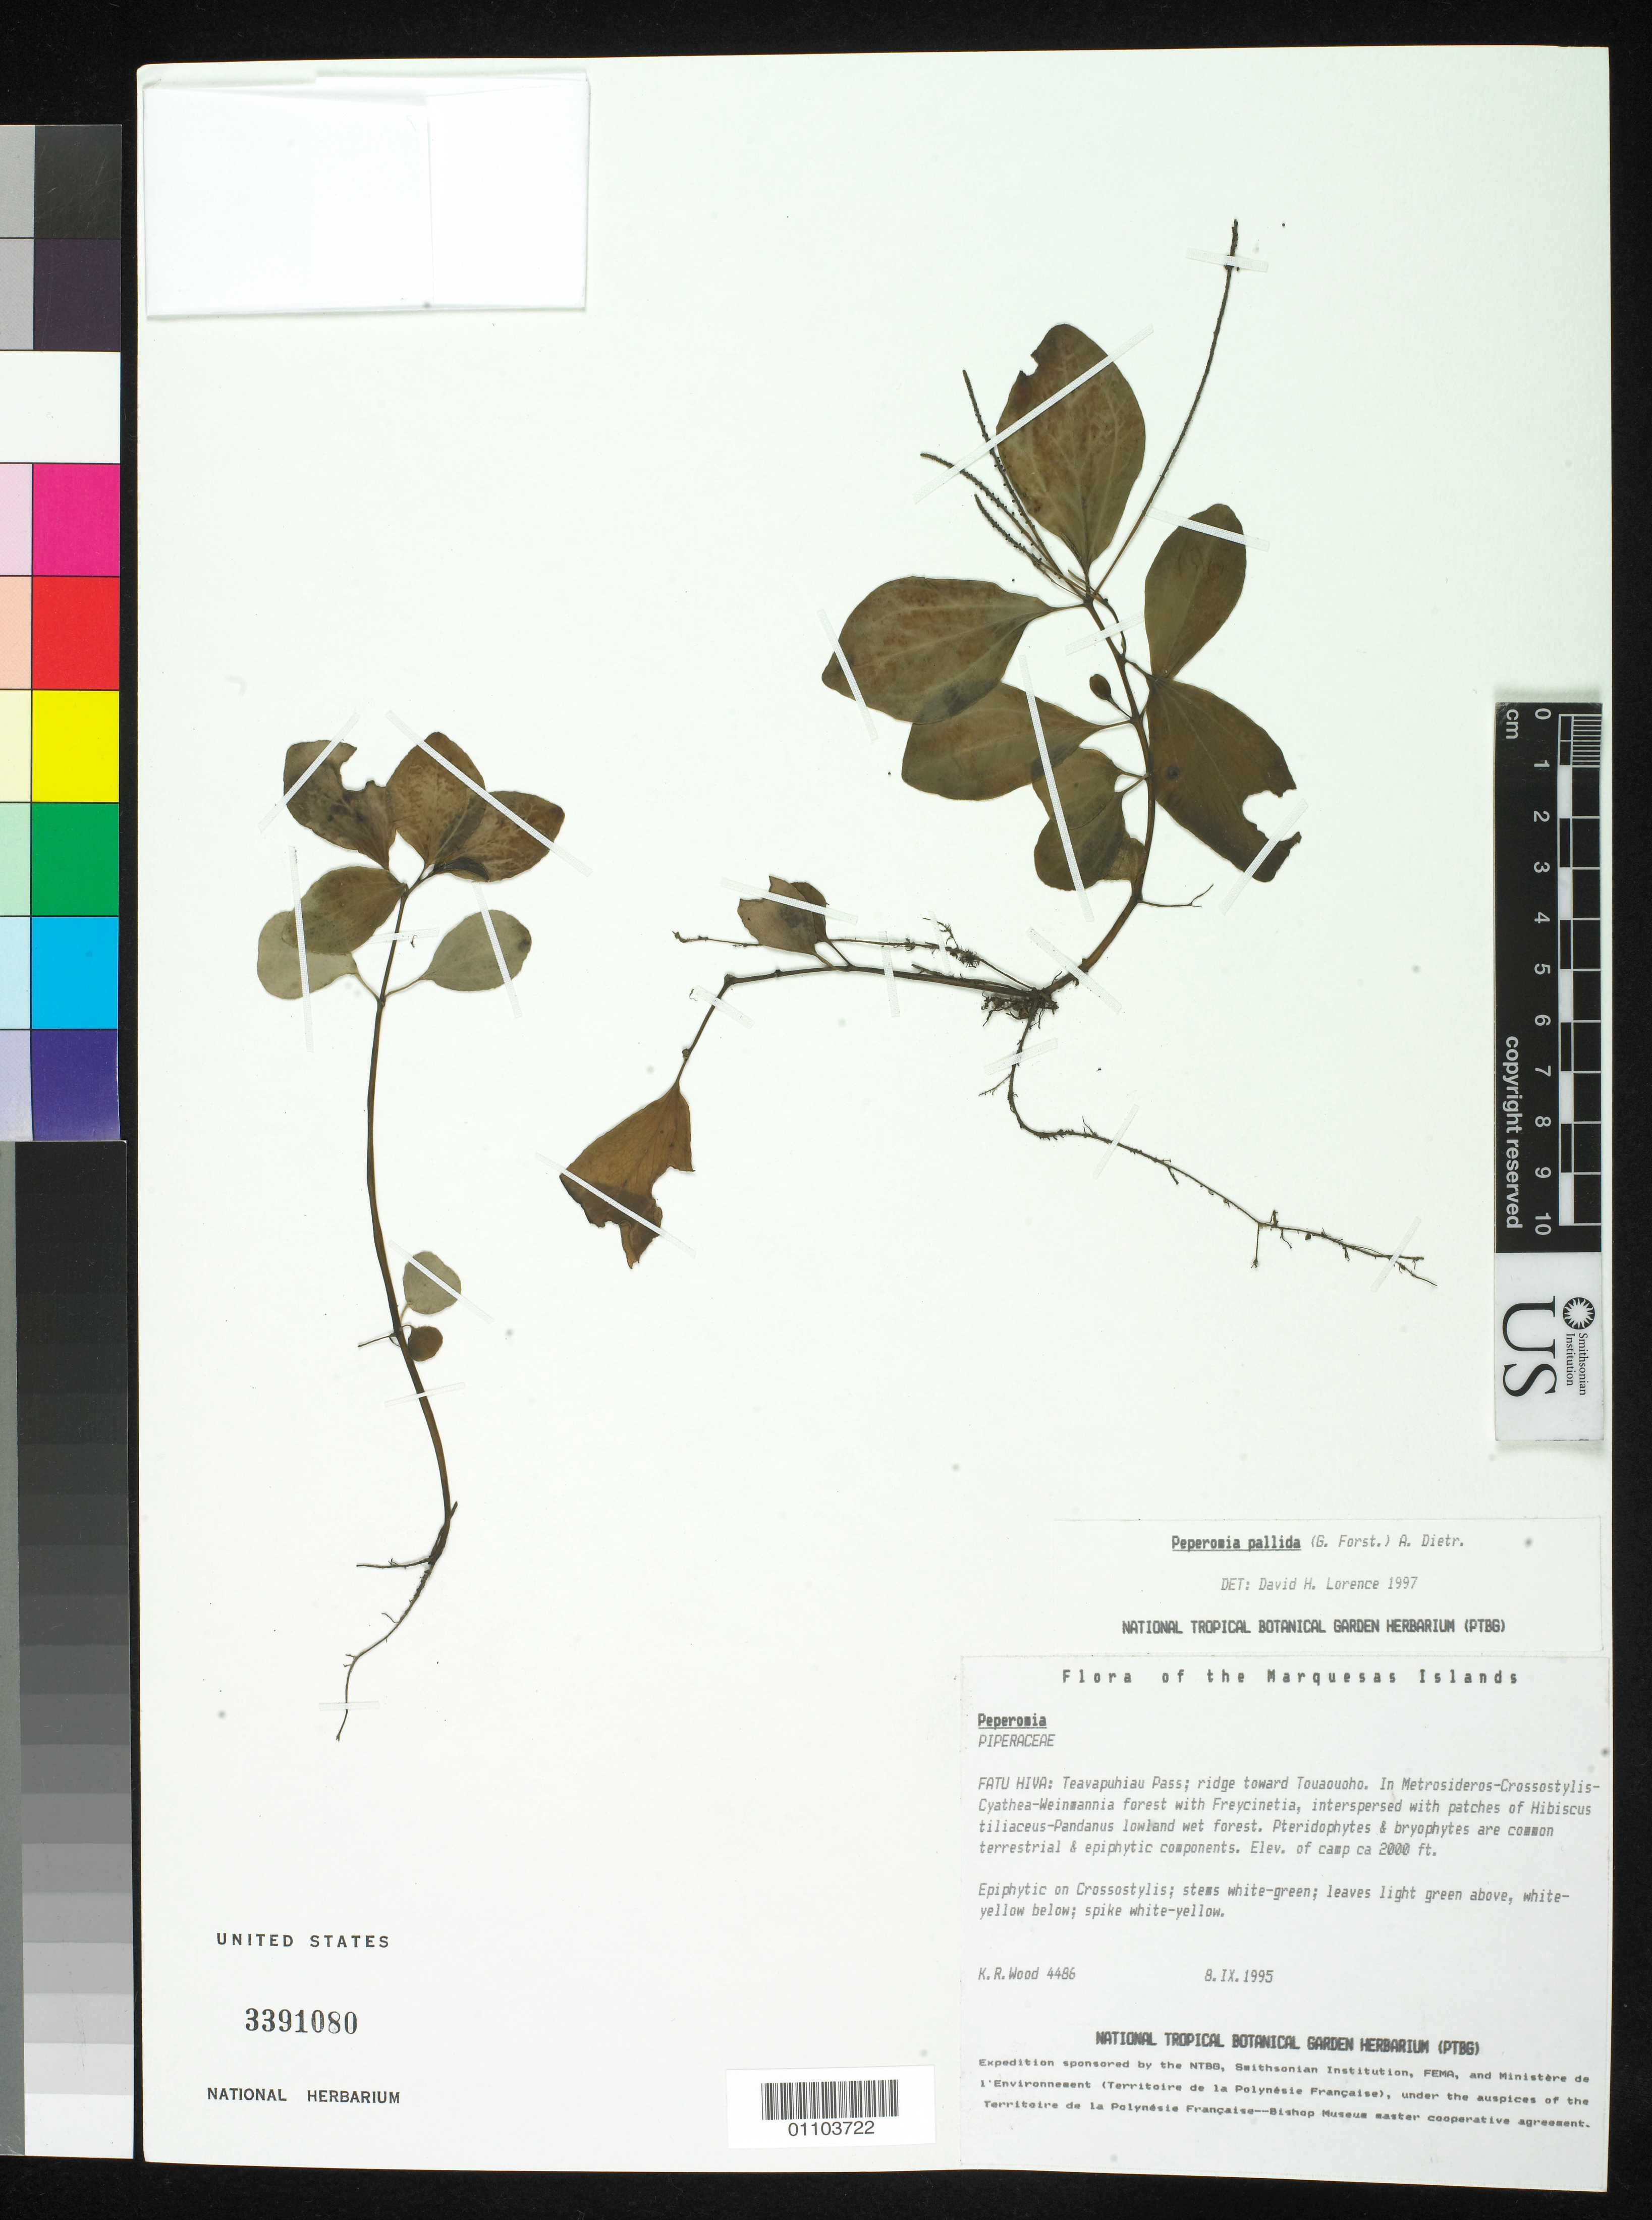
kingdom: Plantae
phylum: Tracheophyta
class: Magnoliopsida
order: Piperales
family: Piperaceae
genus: Peperomia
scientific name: Peperomia pallida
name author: (G. Forst.) Dietr.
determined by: Lorence, David H., (PTBG), National Tropical Botanical Garden (UNITED STATES)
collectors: K. R. Wood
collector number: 4486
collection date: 1995-09-08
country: French Polynesia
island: Fatu Hiva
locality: Teavapuhiau Pass, ridge toward Touaouoho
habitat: Metrosideros - Crossostylis - Cyathea - Weinmannia w/ Freycinetia; interspersed w/ Hibiscus tiliaceus - Pandanus lowland wet forest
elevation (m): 610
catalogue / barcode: US 3391080